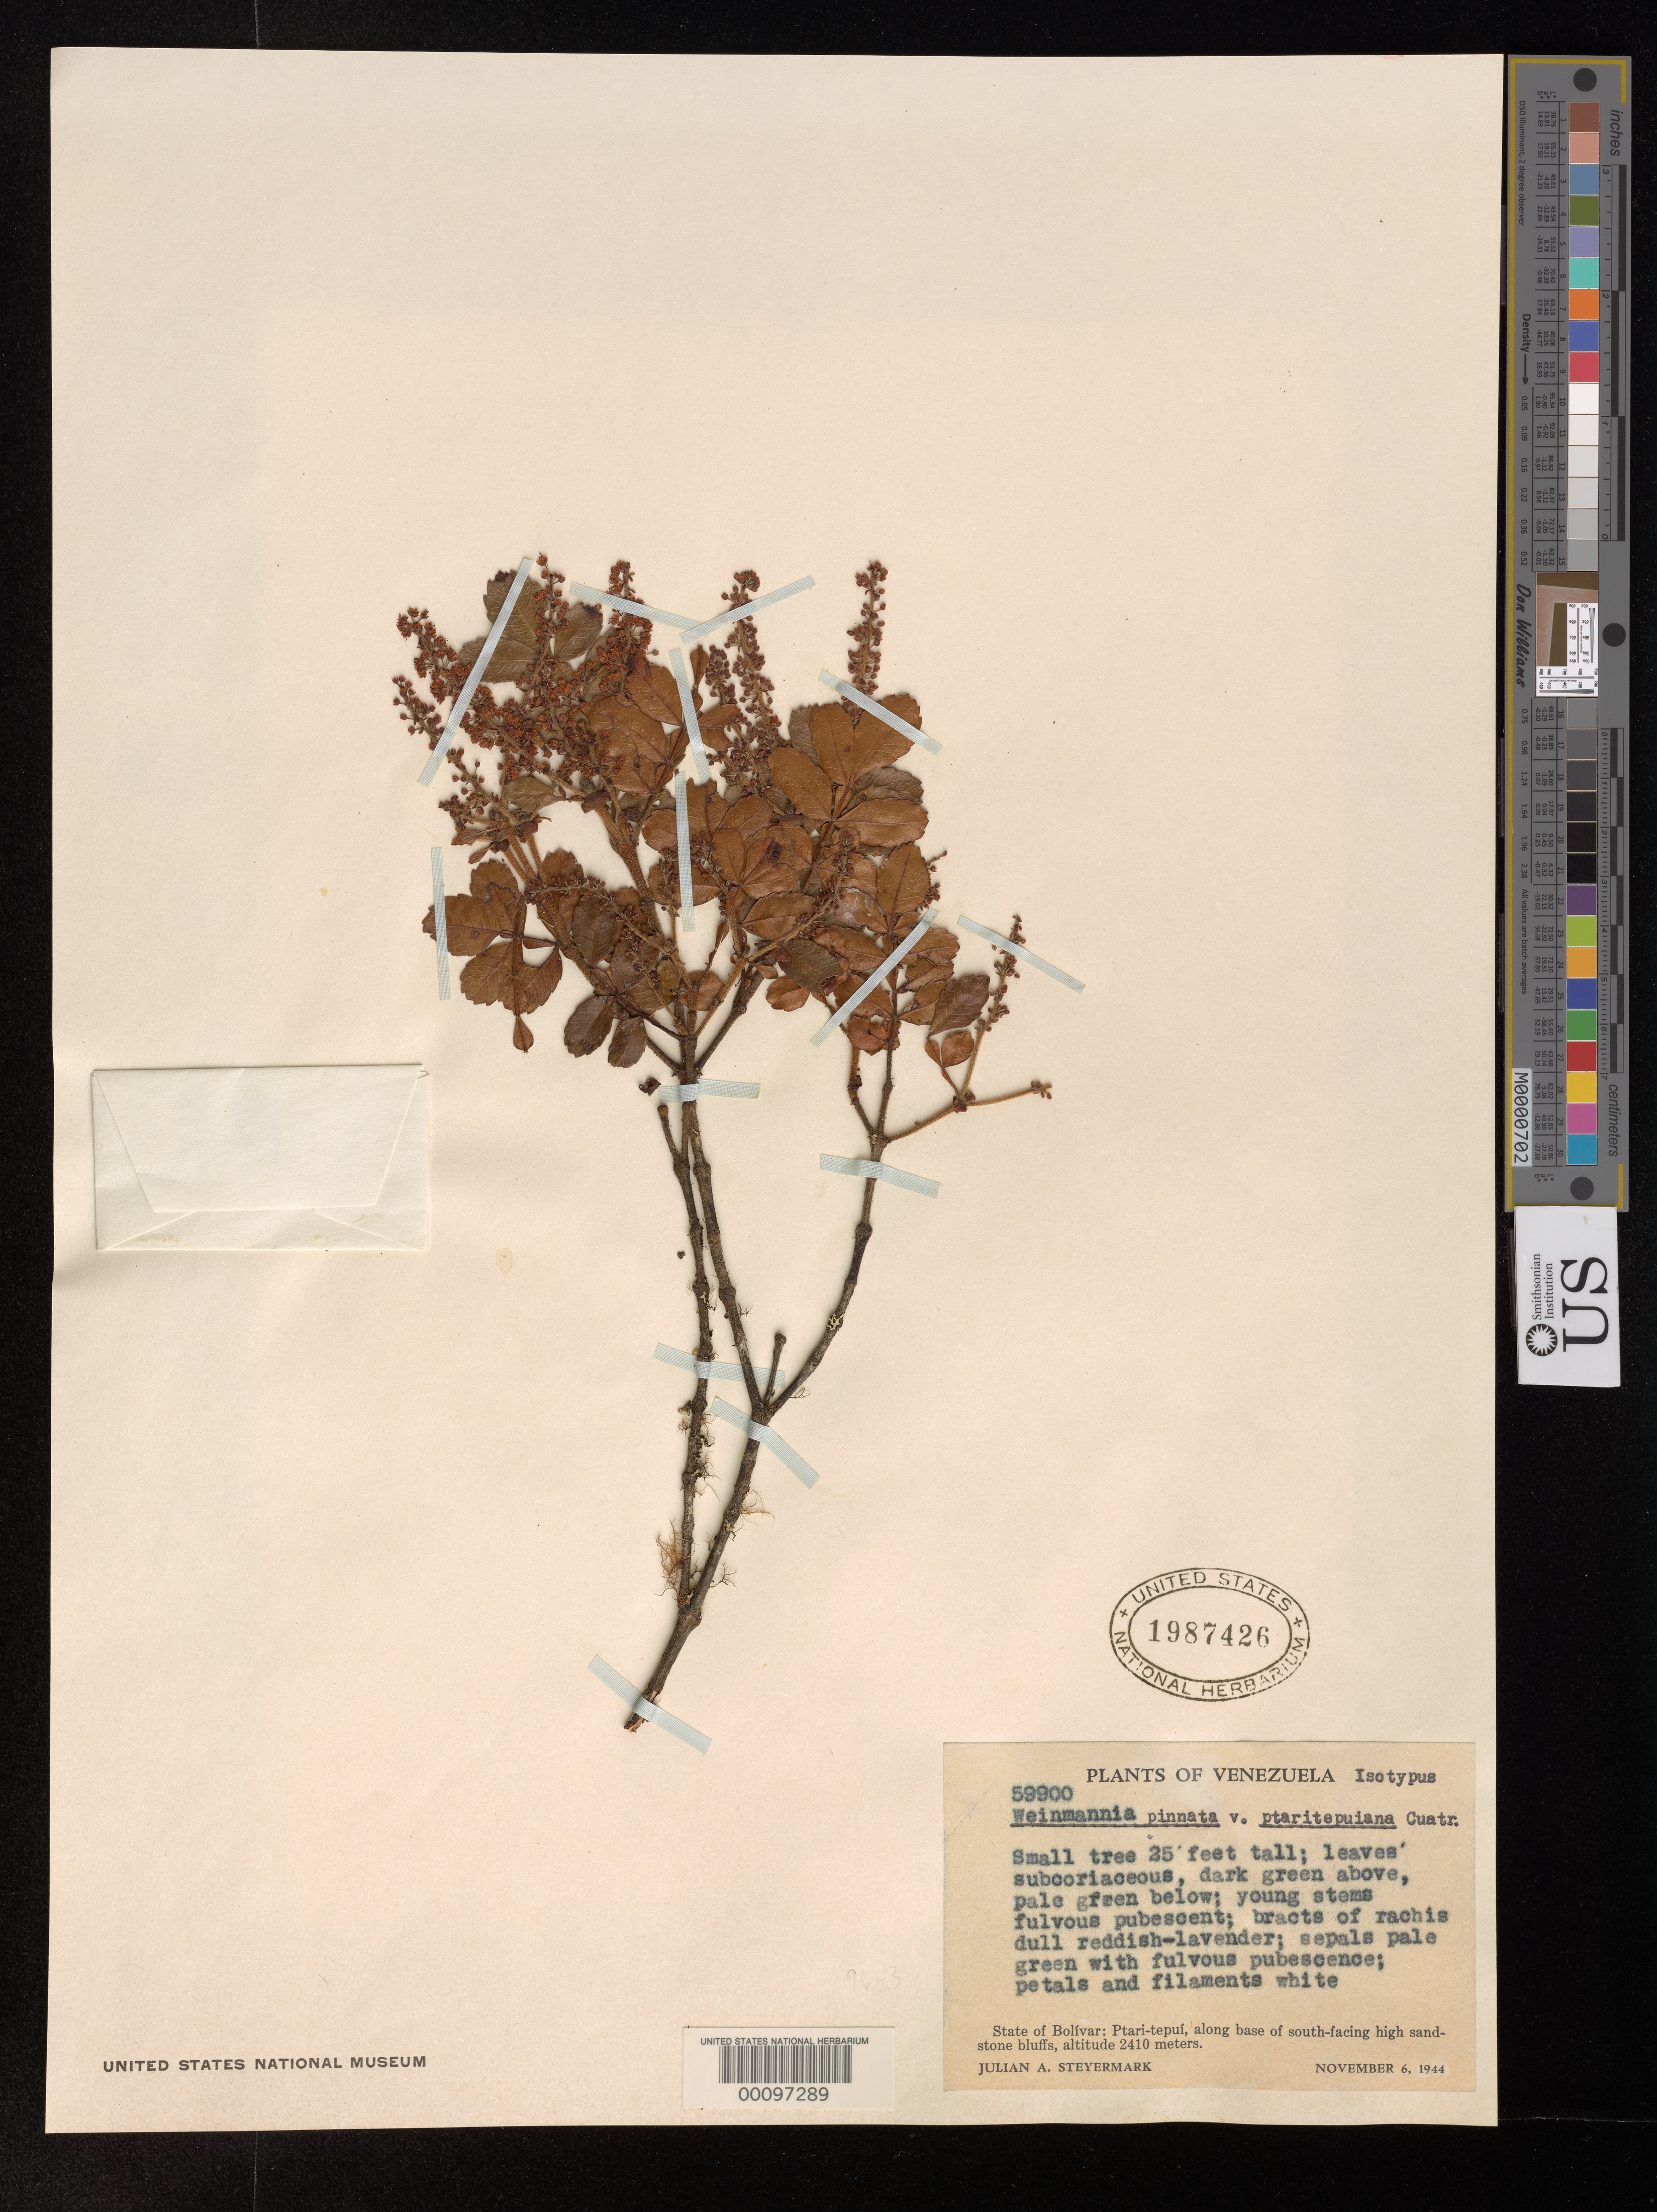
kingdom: Plantae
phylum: Tracheophyta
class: Magnoliopsida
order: Oxalidales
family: Cunoniaceae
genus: Weinmannia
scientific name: Weinmannia pinnata var. ptaritepuiana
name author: Cuatrec.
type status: Isotype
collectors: J. Steyermark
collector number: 59900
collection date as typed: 06 Nov 1944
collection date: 1944-11-06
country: Venezuela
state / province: Bolivar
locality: Ptari-tepui.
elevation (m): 2410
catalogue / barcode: US 1987426